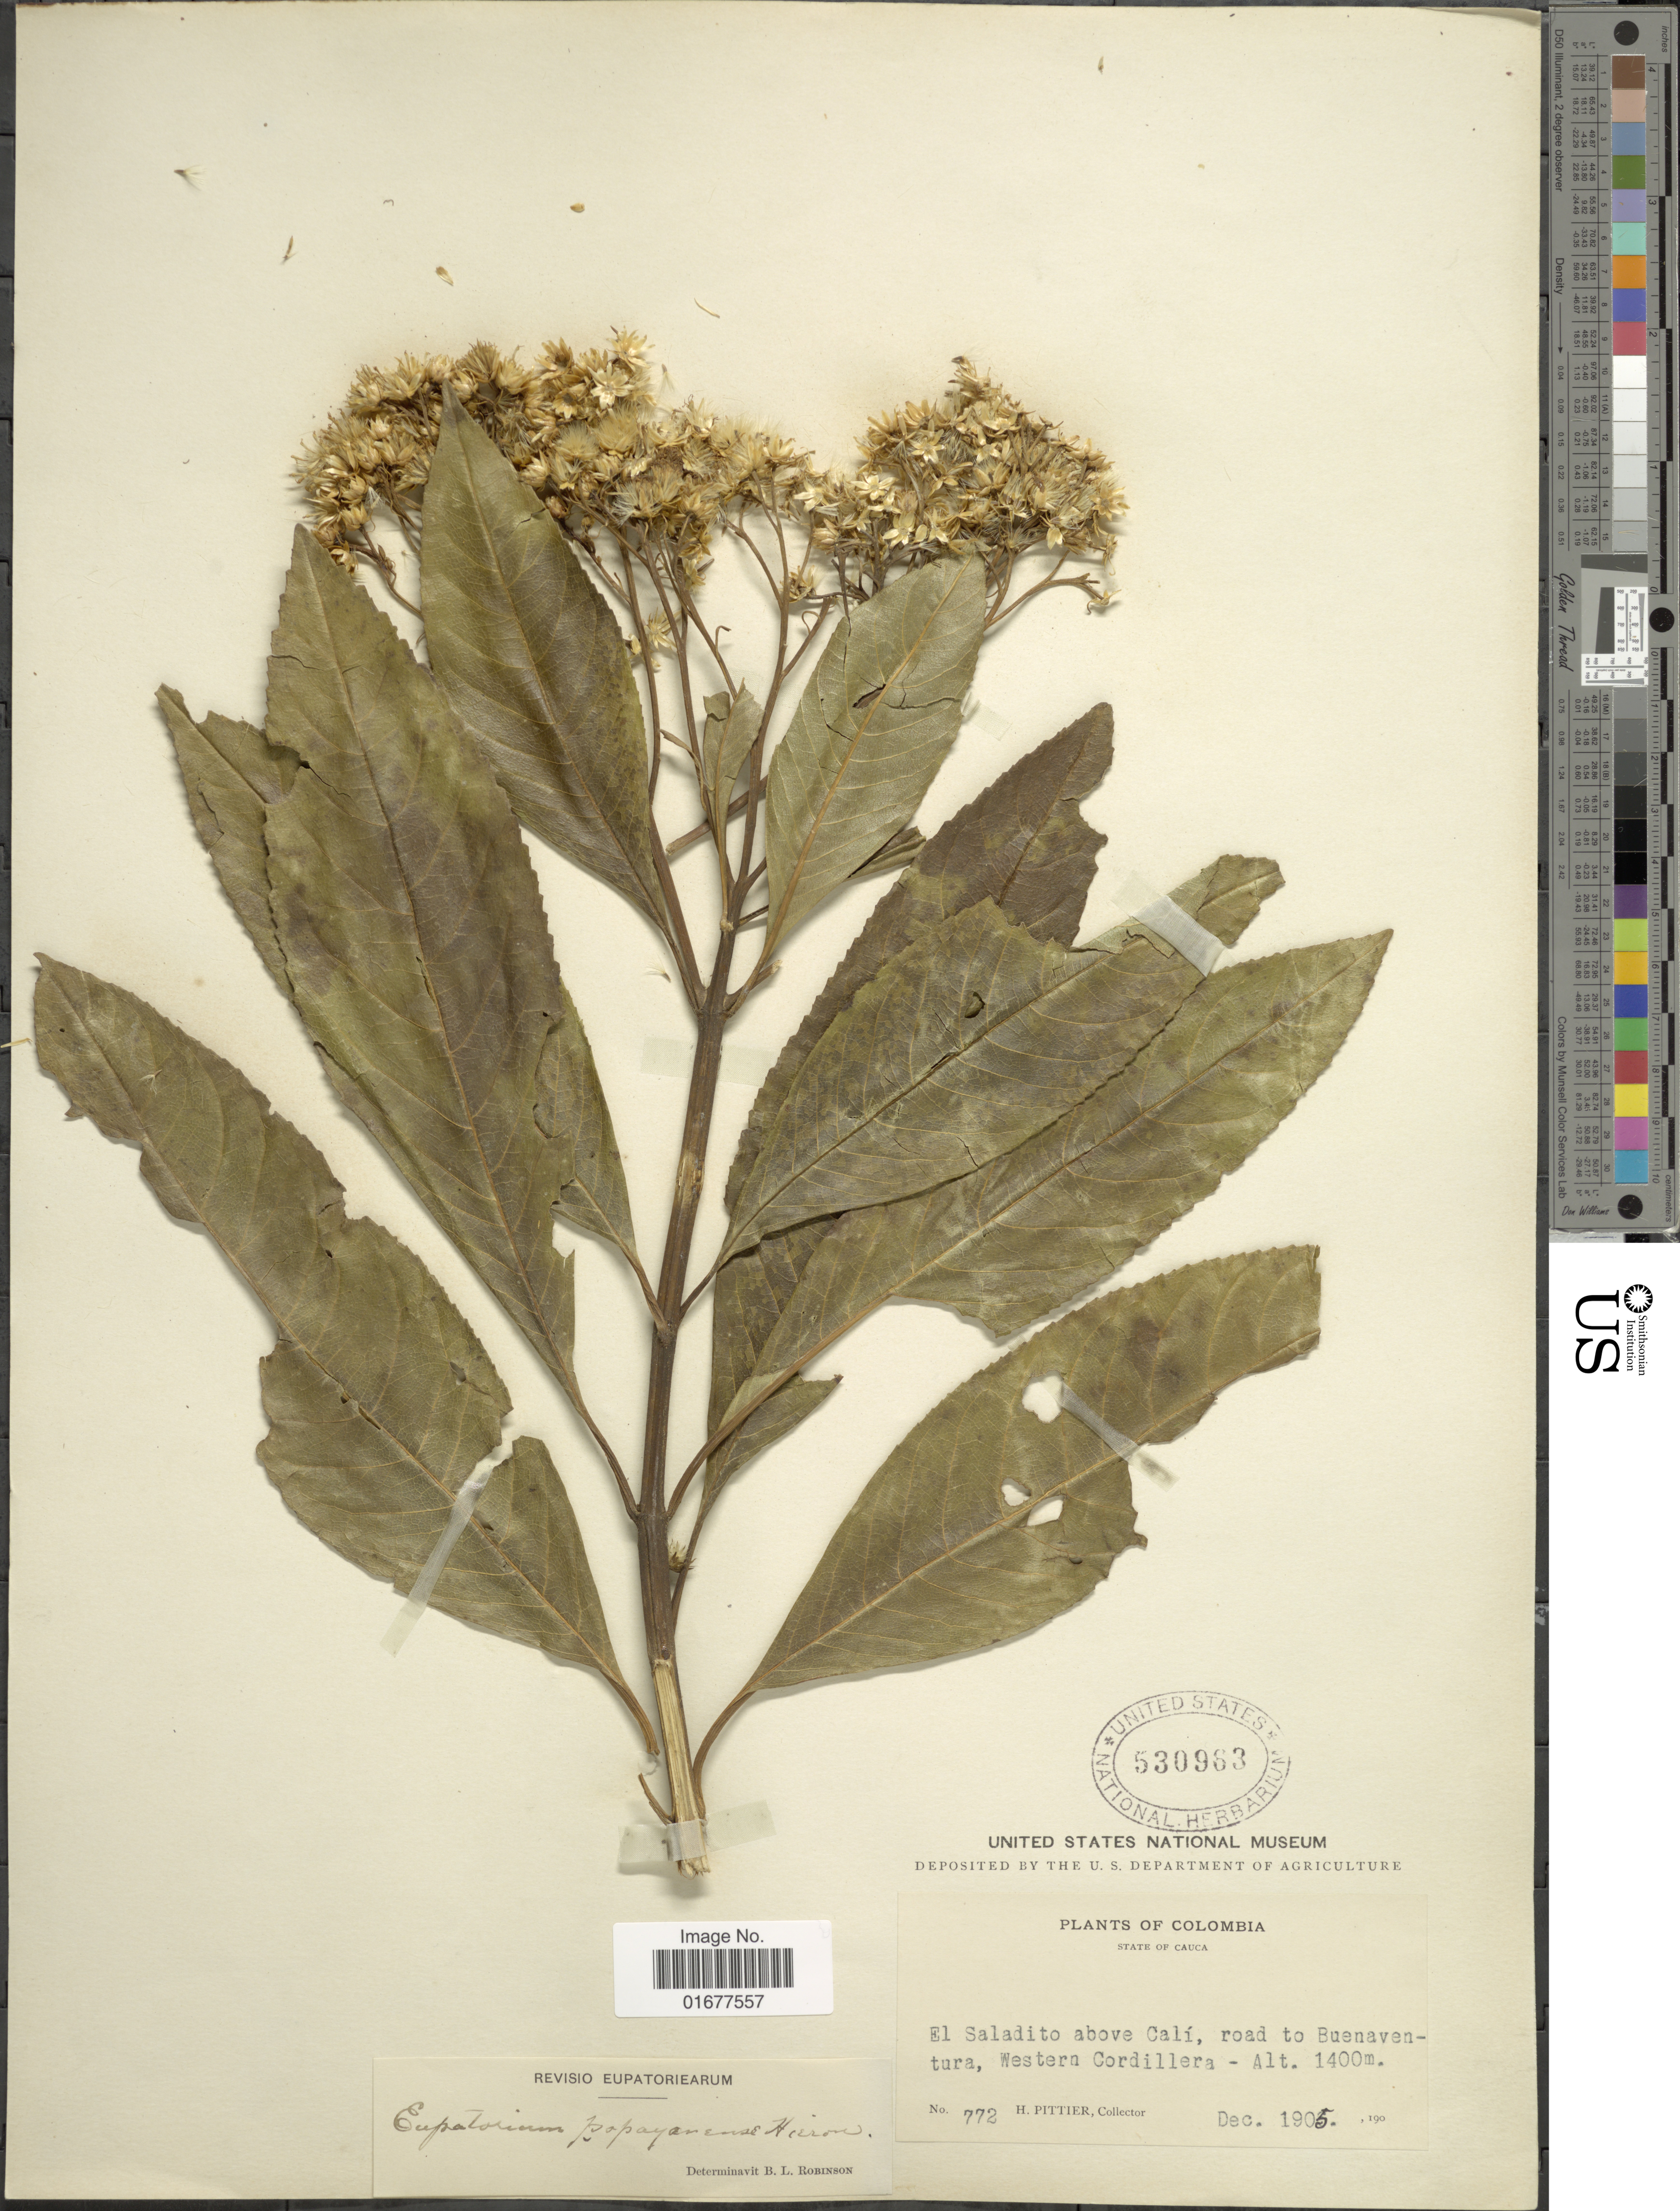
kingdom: Plantae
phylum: Tracheophyta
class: Magnoliopsida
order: Asterales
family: Asteraceae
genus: Ageratina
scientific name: Ageratina popayanensis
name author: (H. Rob.) R.M. King & H. Rob.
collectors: H. F. Pittier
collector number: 772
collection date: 1905-12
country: Colombia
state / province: Cauca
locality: El Saladito above Cali, road to Buenaventura, Western Cordillera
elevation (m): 1400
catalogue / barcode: US 530963